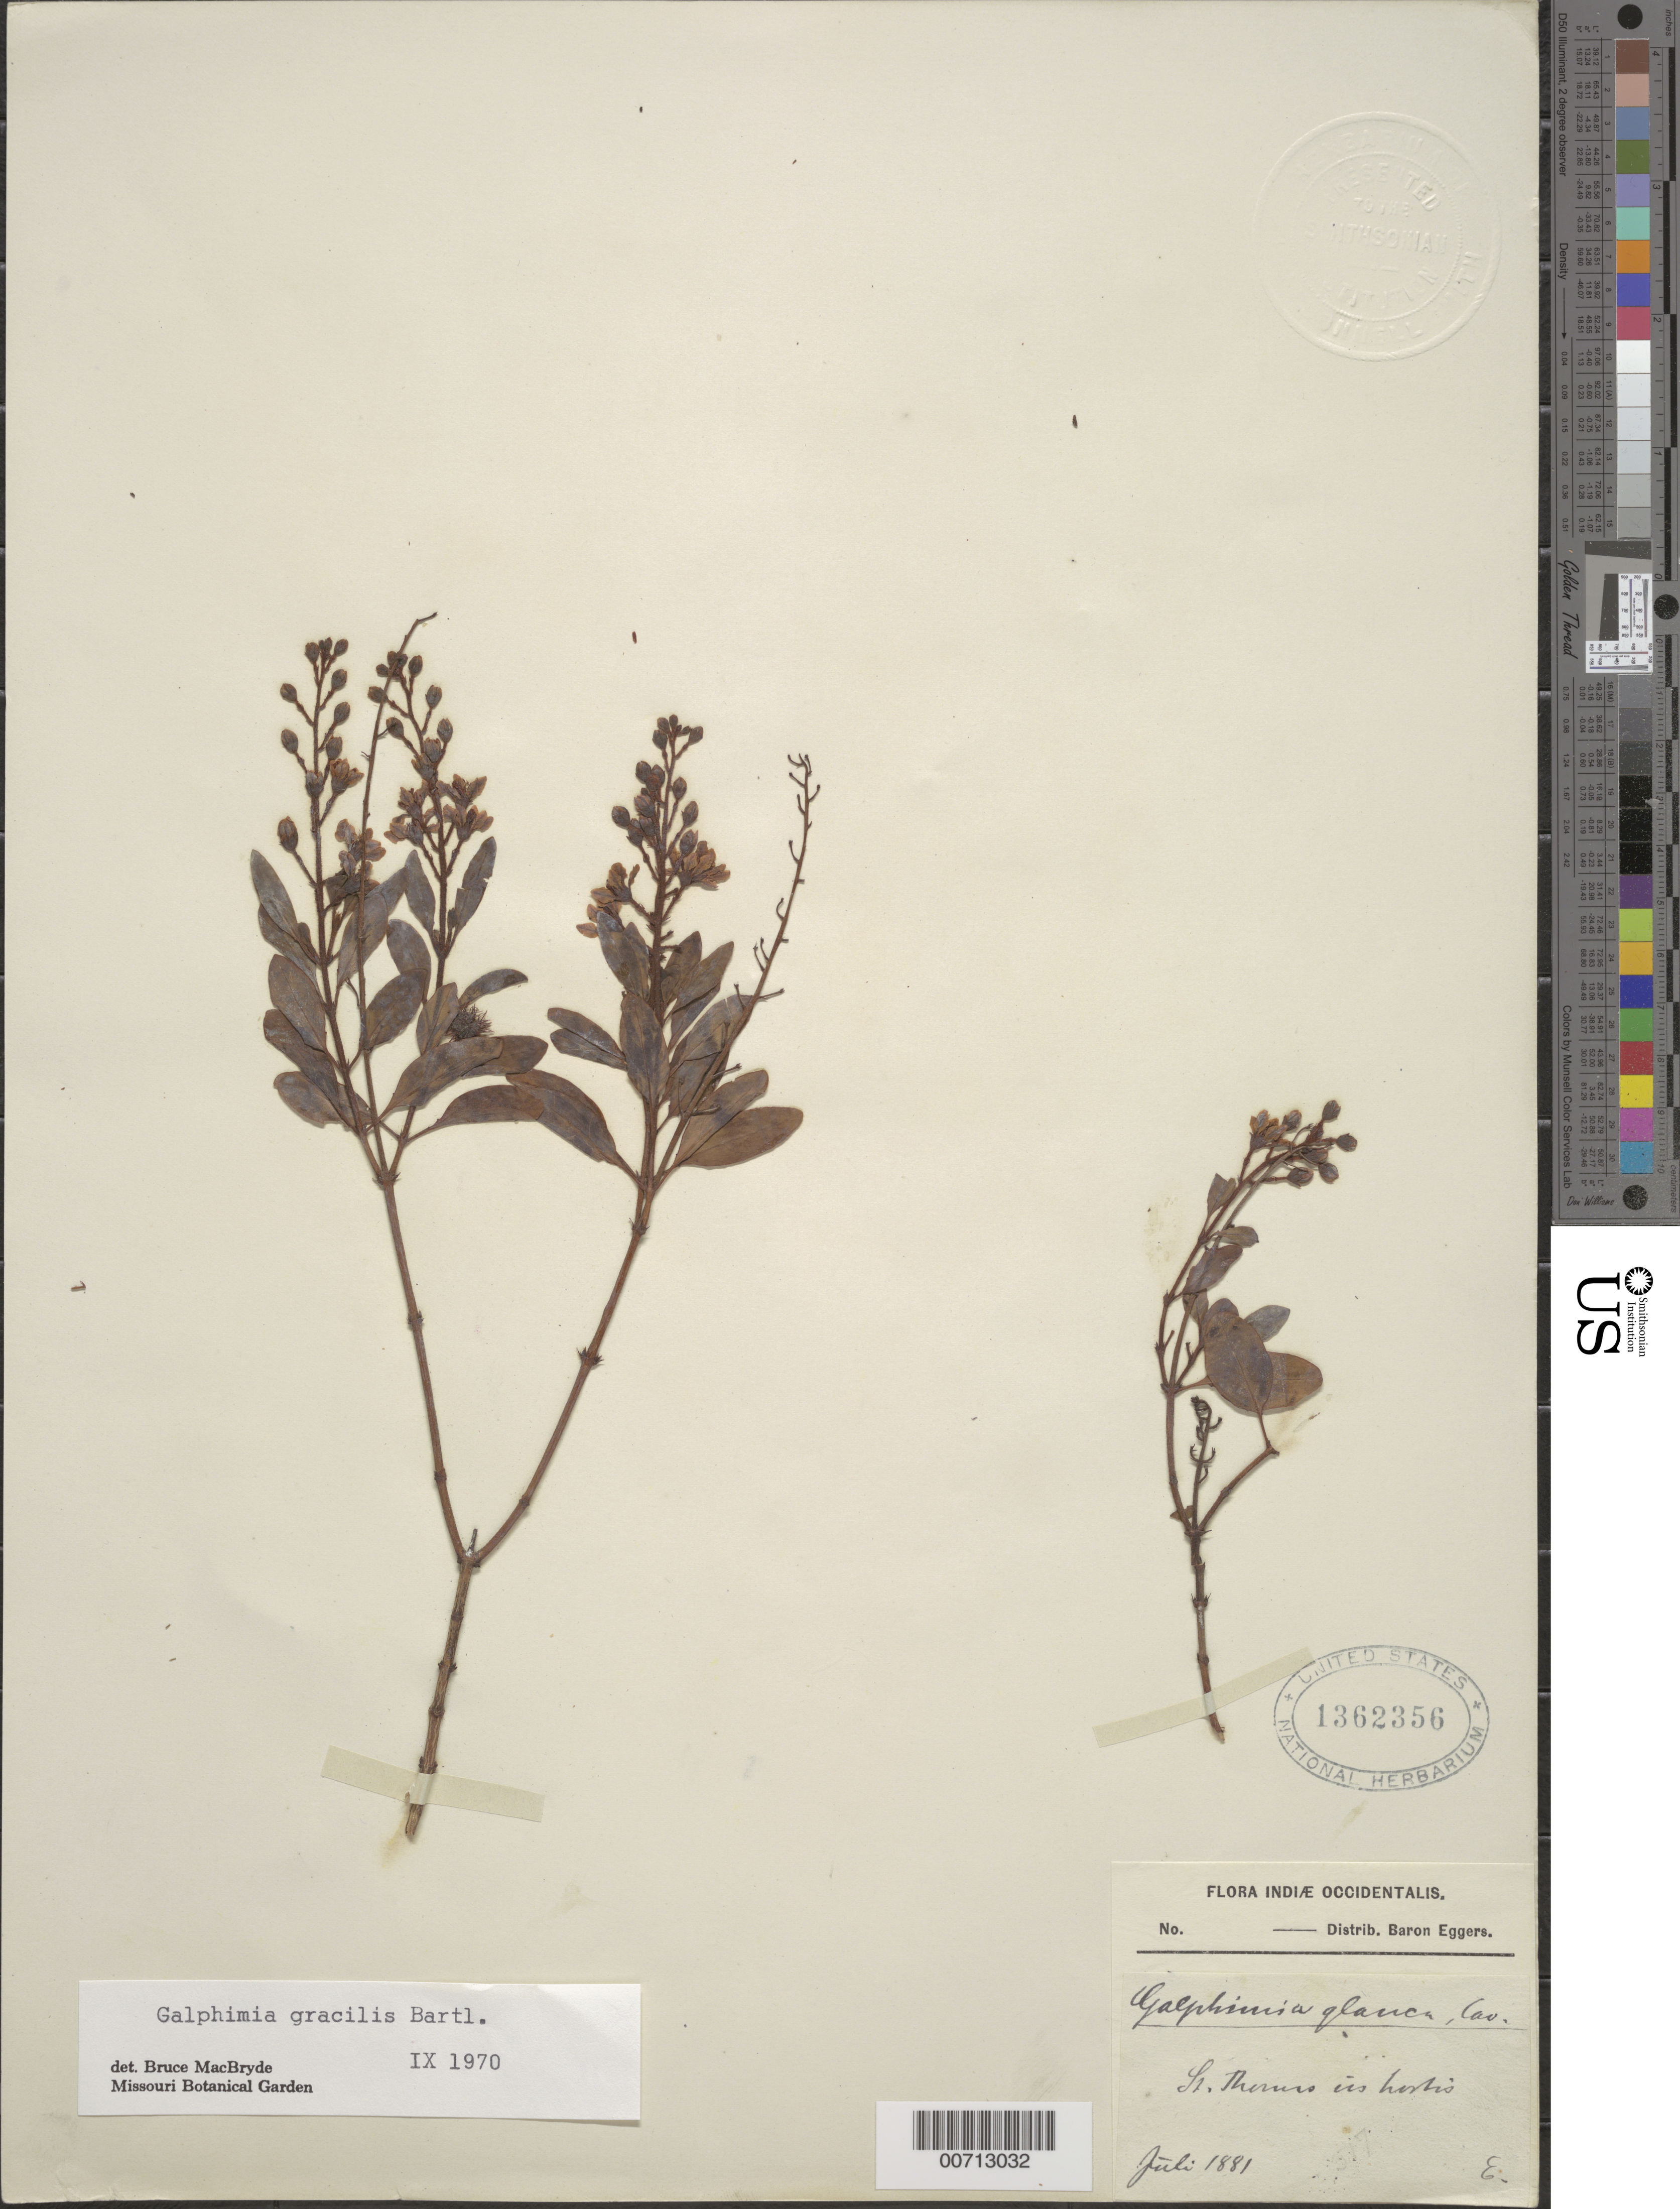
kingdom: Plantae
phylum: Tracheophyta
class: Magnoliopsida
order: Malpighiales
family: Malpighiaceae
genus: Galphimia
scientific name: Galphimia gracilis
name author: Bartl.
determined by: MacBryde, Bruce, (MO), Missouri Botanical Garden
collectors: H. F. A. von Eggers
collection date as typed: Jul 1881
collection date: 1881-07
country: U.S. Virgin Islands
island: St. Thomas Island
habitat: In hortis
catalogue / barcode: US 1362356